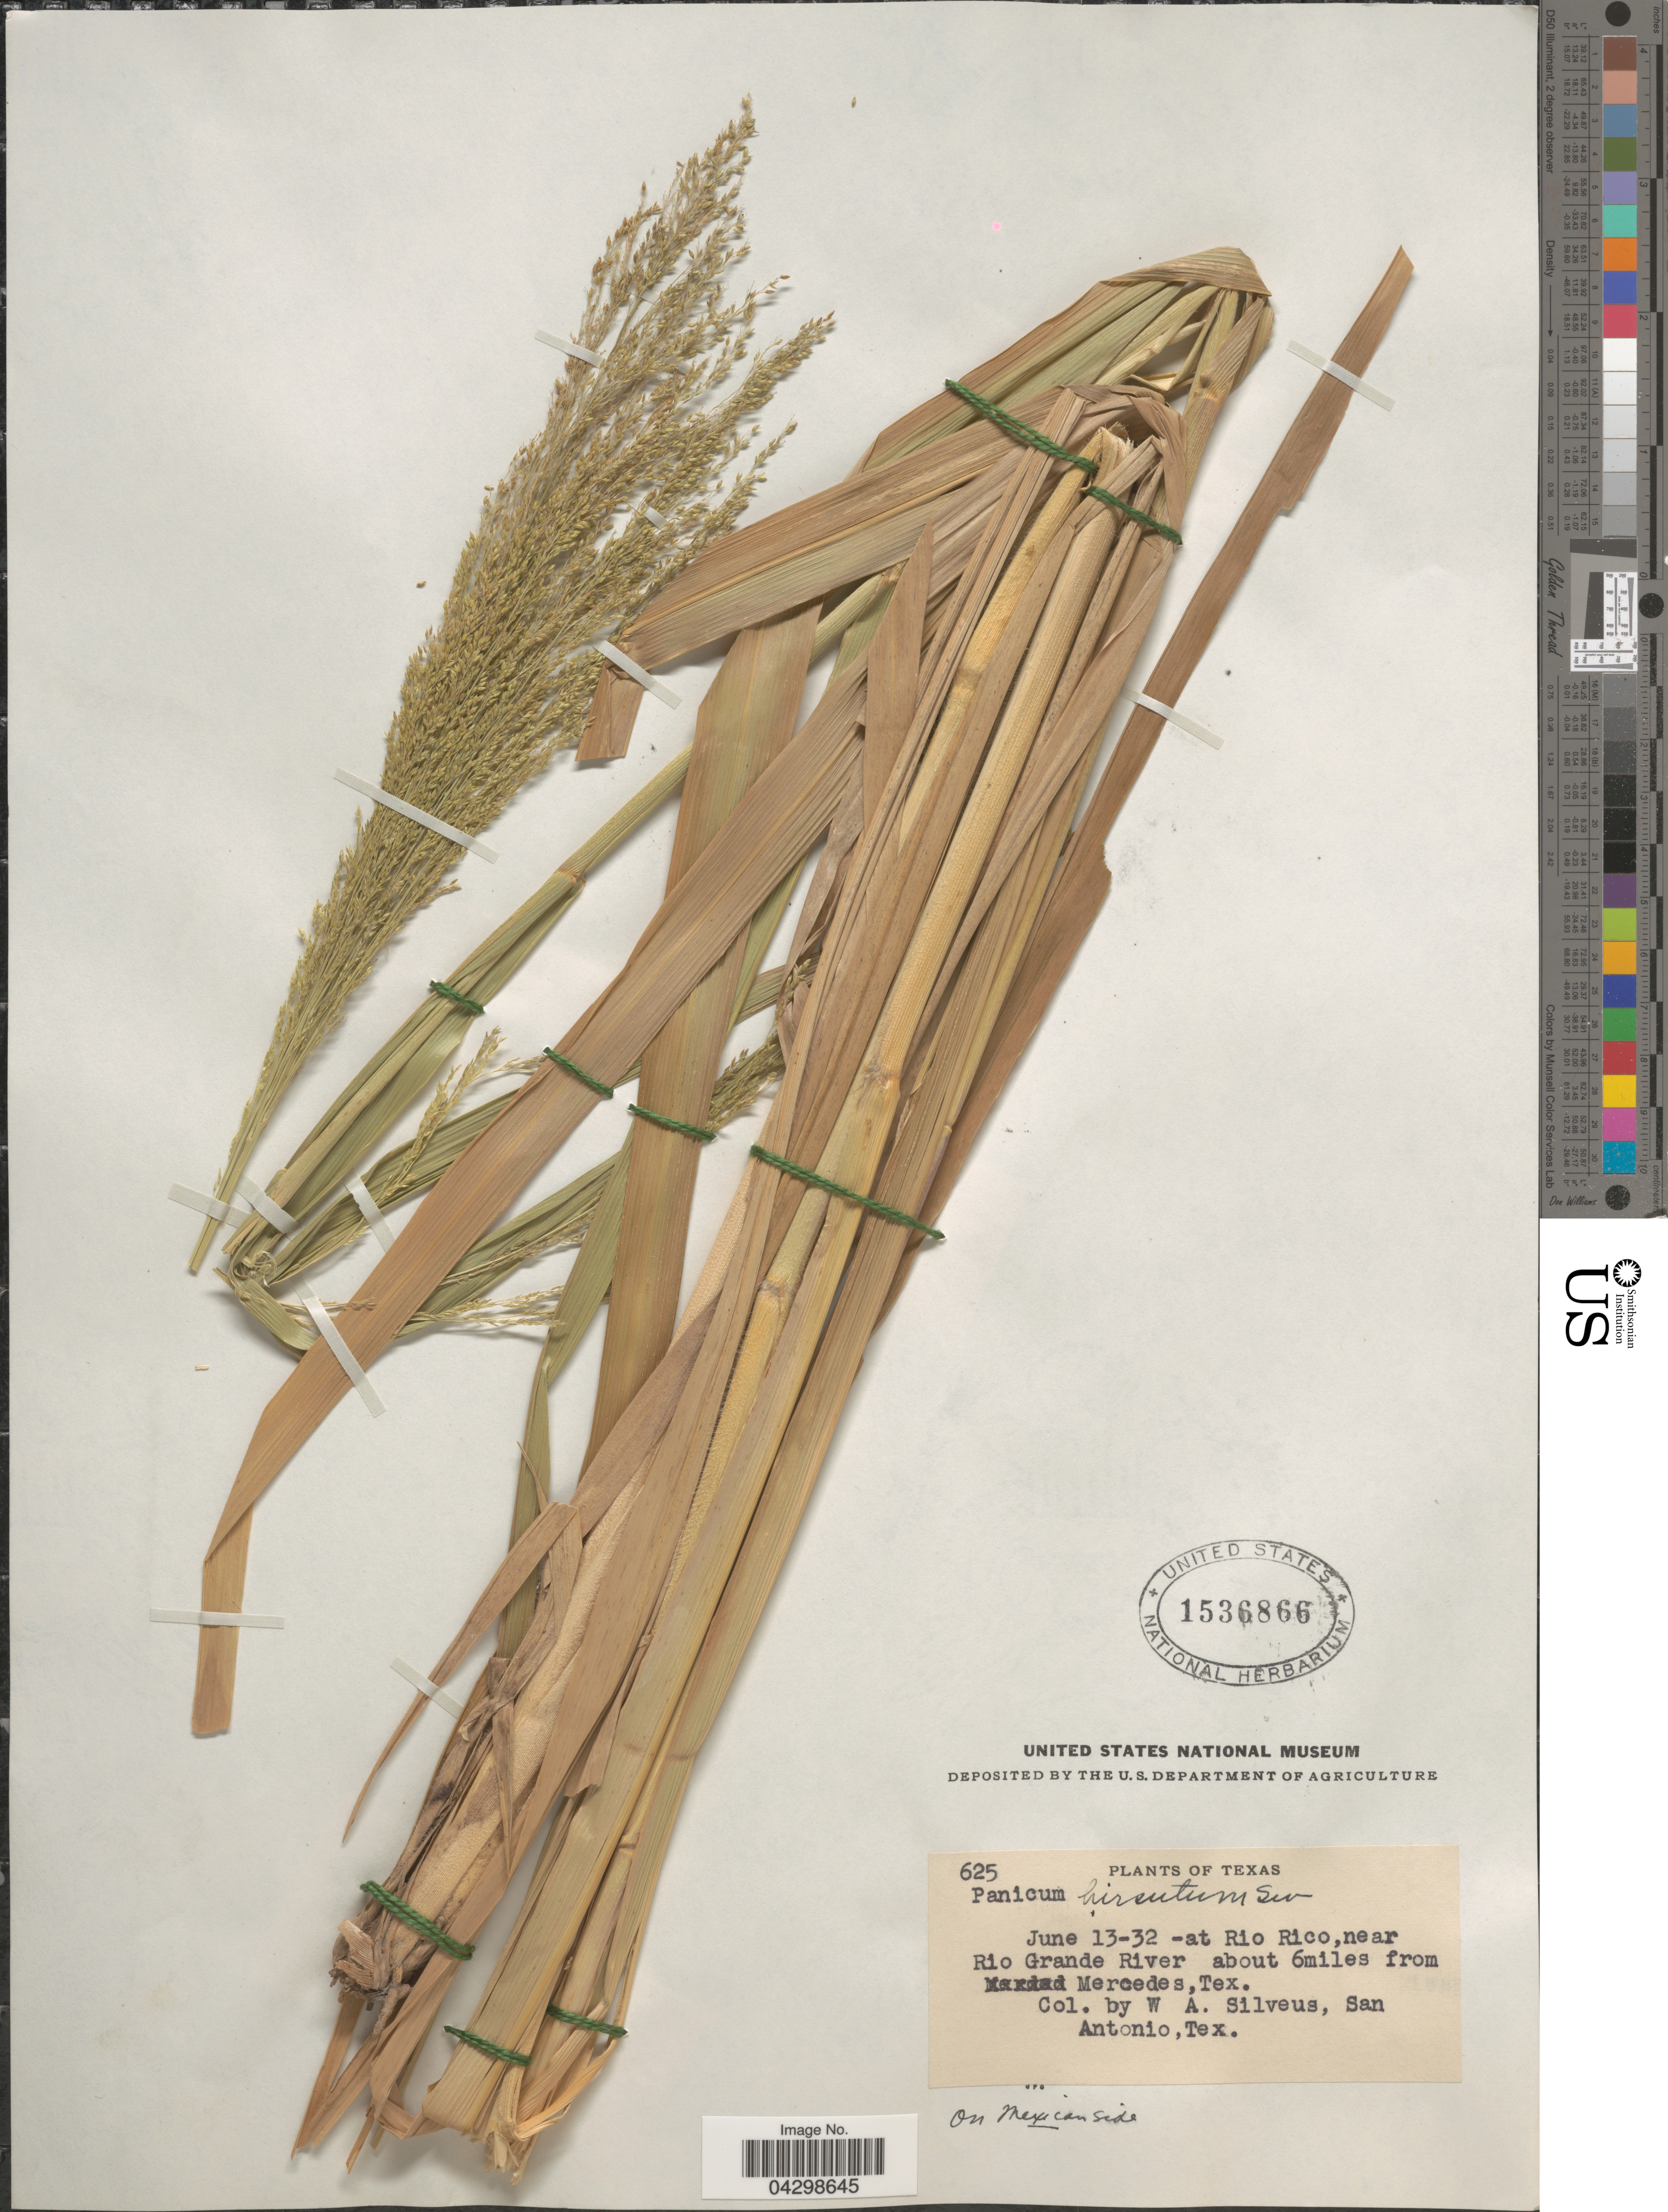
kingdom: Plantae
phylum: Tracheophyta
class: Liliopsida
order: Poales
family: Poaceae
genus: Panicum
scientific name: Panicum hirticaule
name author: J. Presl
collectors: W. Silveus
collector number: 625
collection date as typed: Transcribed d/m/y: 13/6/32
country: United States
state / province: Texas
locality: At Rio Rico, near Rio Grande River about 6miles from Mercedes.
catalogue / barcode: US 1536866